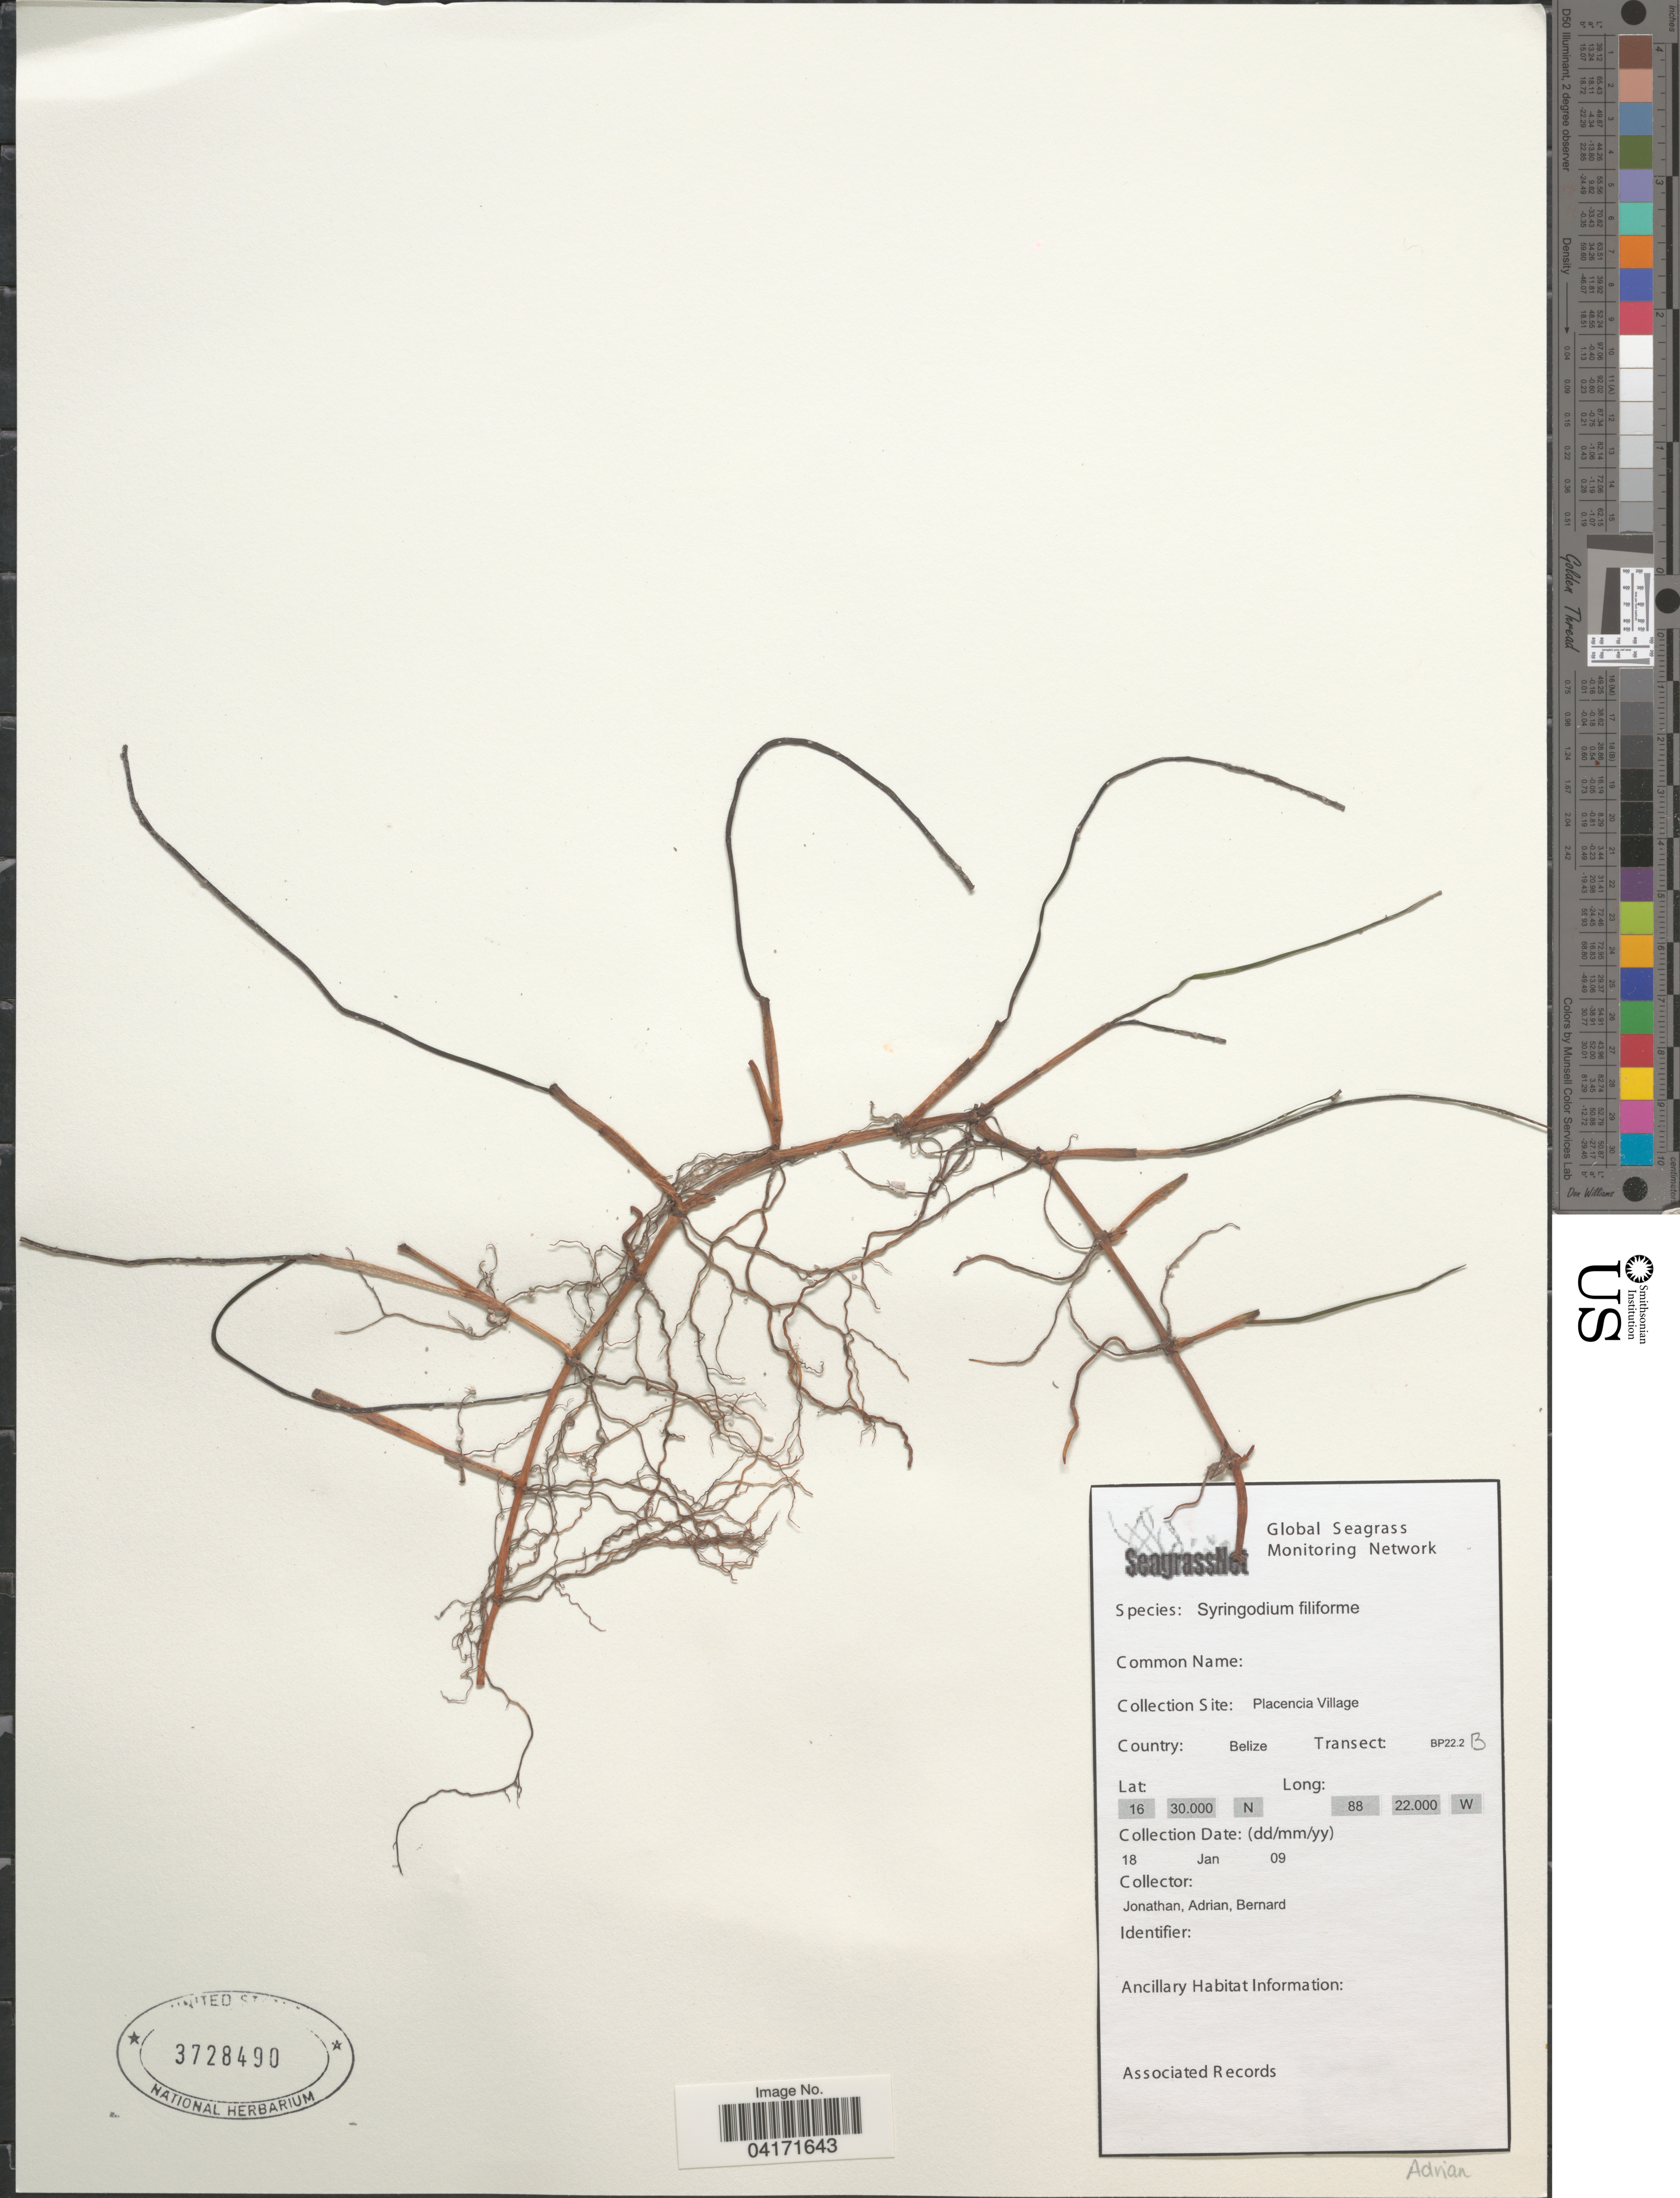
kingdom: Plantae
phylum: Tracheophyta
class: Liliopsida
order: Alismatales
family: Cymodoceaceae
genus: Syringodium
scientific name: Syringodium filiforme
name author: Kütz.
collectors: Jonathan, Adrian & -. Bernard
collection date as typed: Transcribed d/m/y: 18/1/9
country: Belize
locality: Placencia Village. Transect: BP22.2 B.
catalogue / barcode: US 3728490